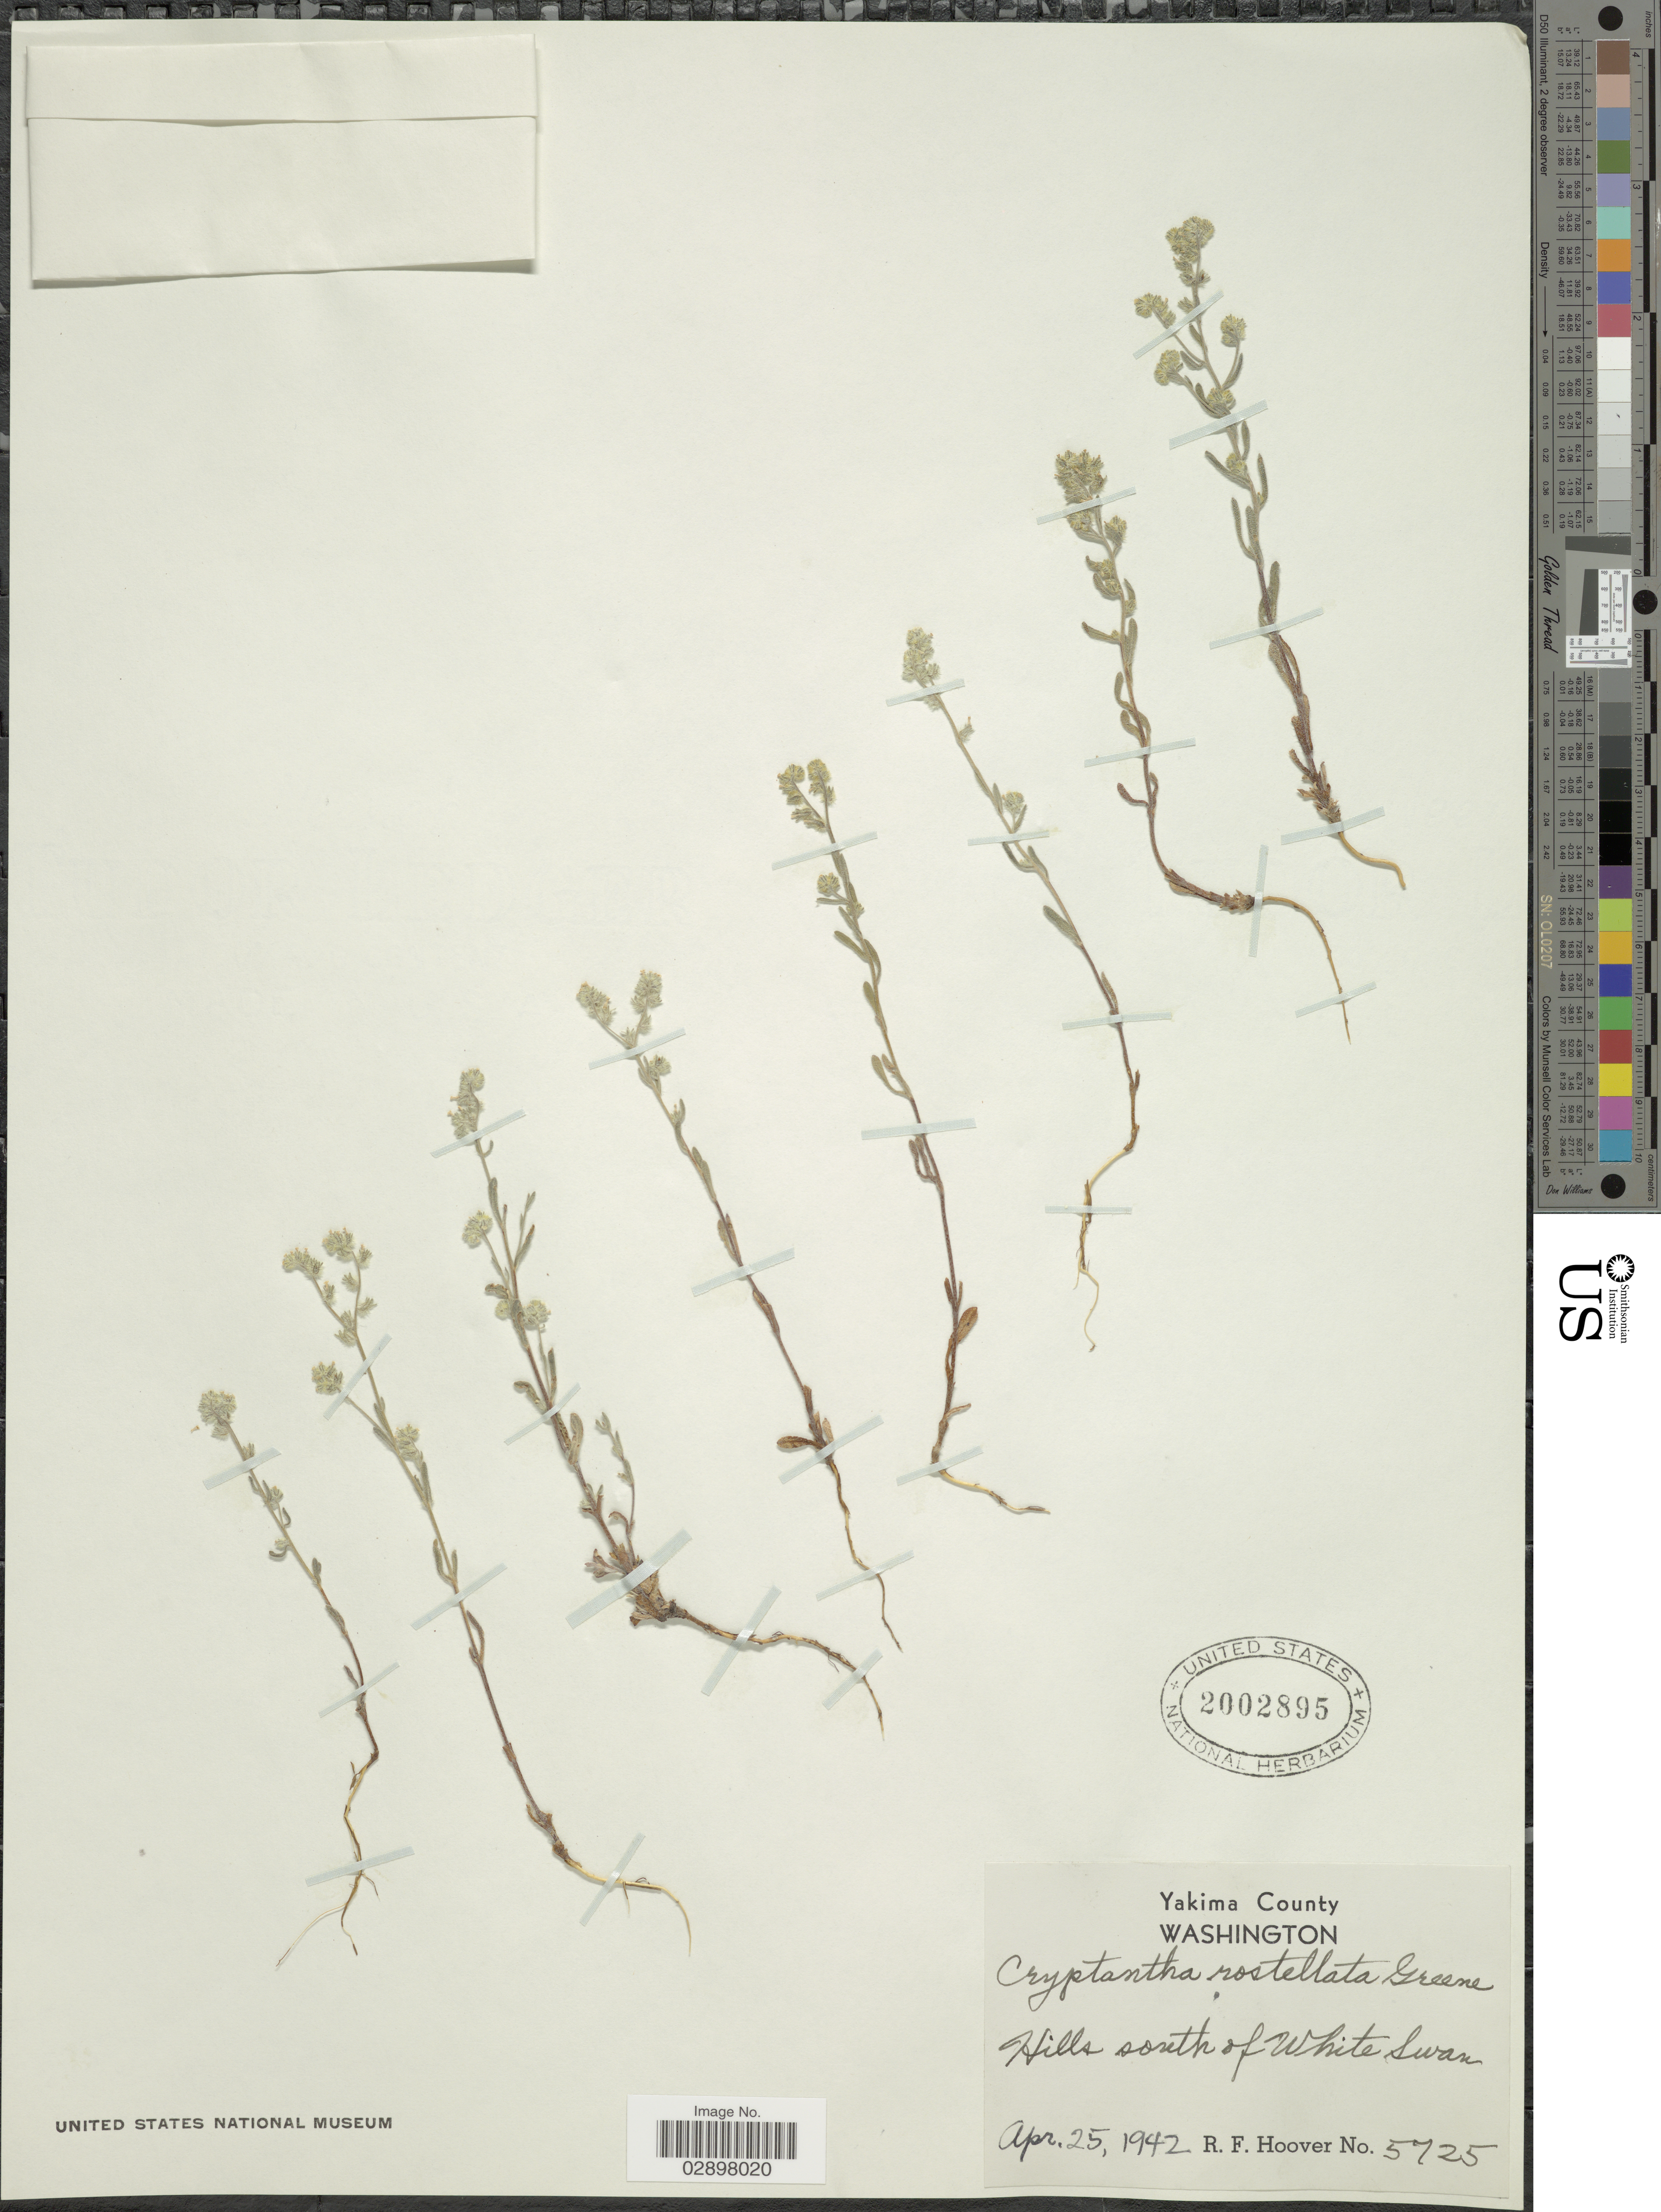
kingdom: Plantae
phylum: Tracheophyta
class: Magnoliopsida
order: Boraginales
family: Boraginaceae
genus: Cryptantha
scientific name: Cryptantha rostellata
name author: (S.W. Greene) S.W. Greene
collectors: R. F. Hoover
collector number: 5725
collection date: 1942-04-25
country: United States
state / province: Washington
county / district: Yakima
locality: Yakima County. Hills south of White Swan.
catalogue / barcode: US 2002895